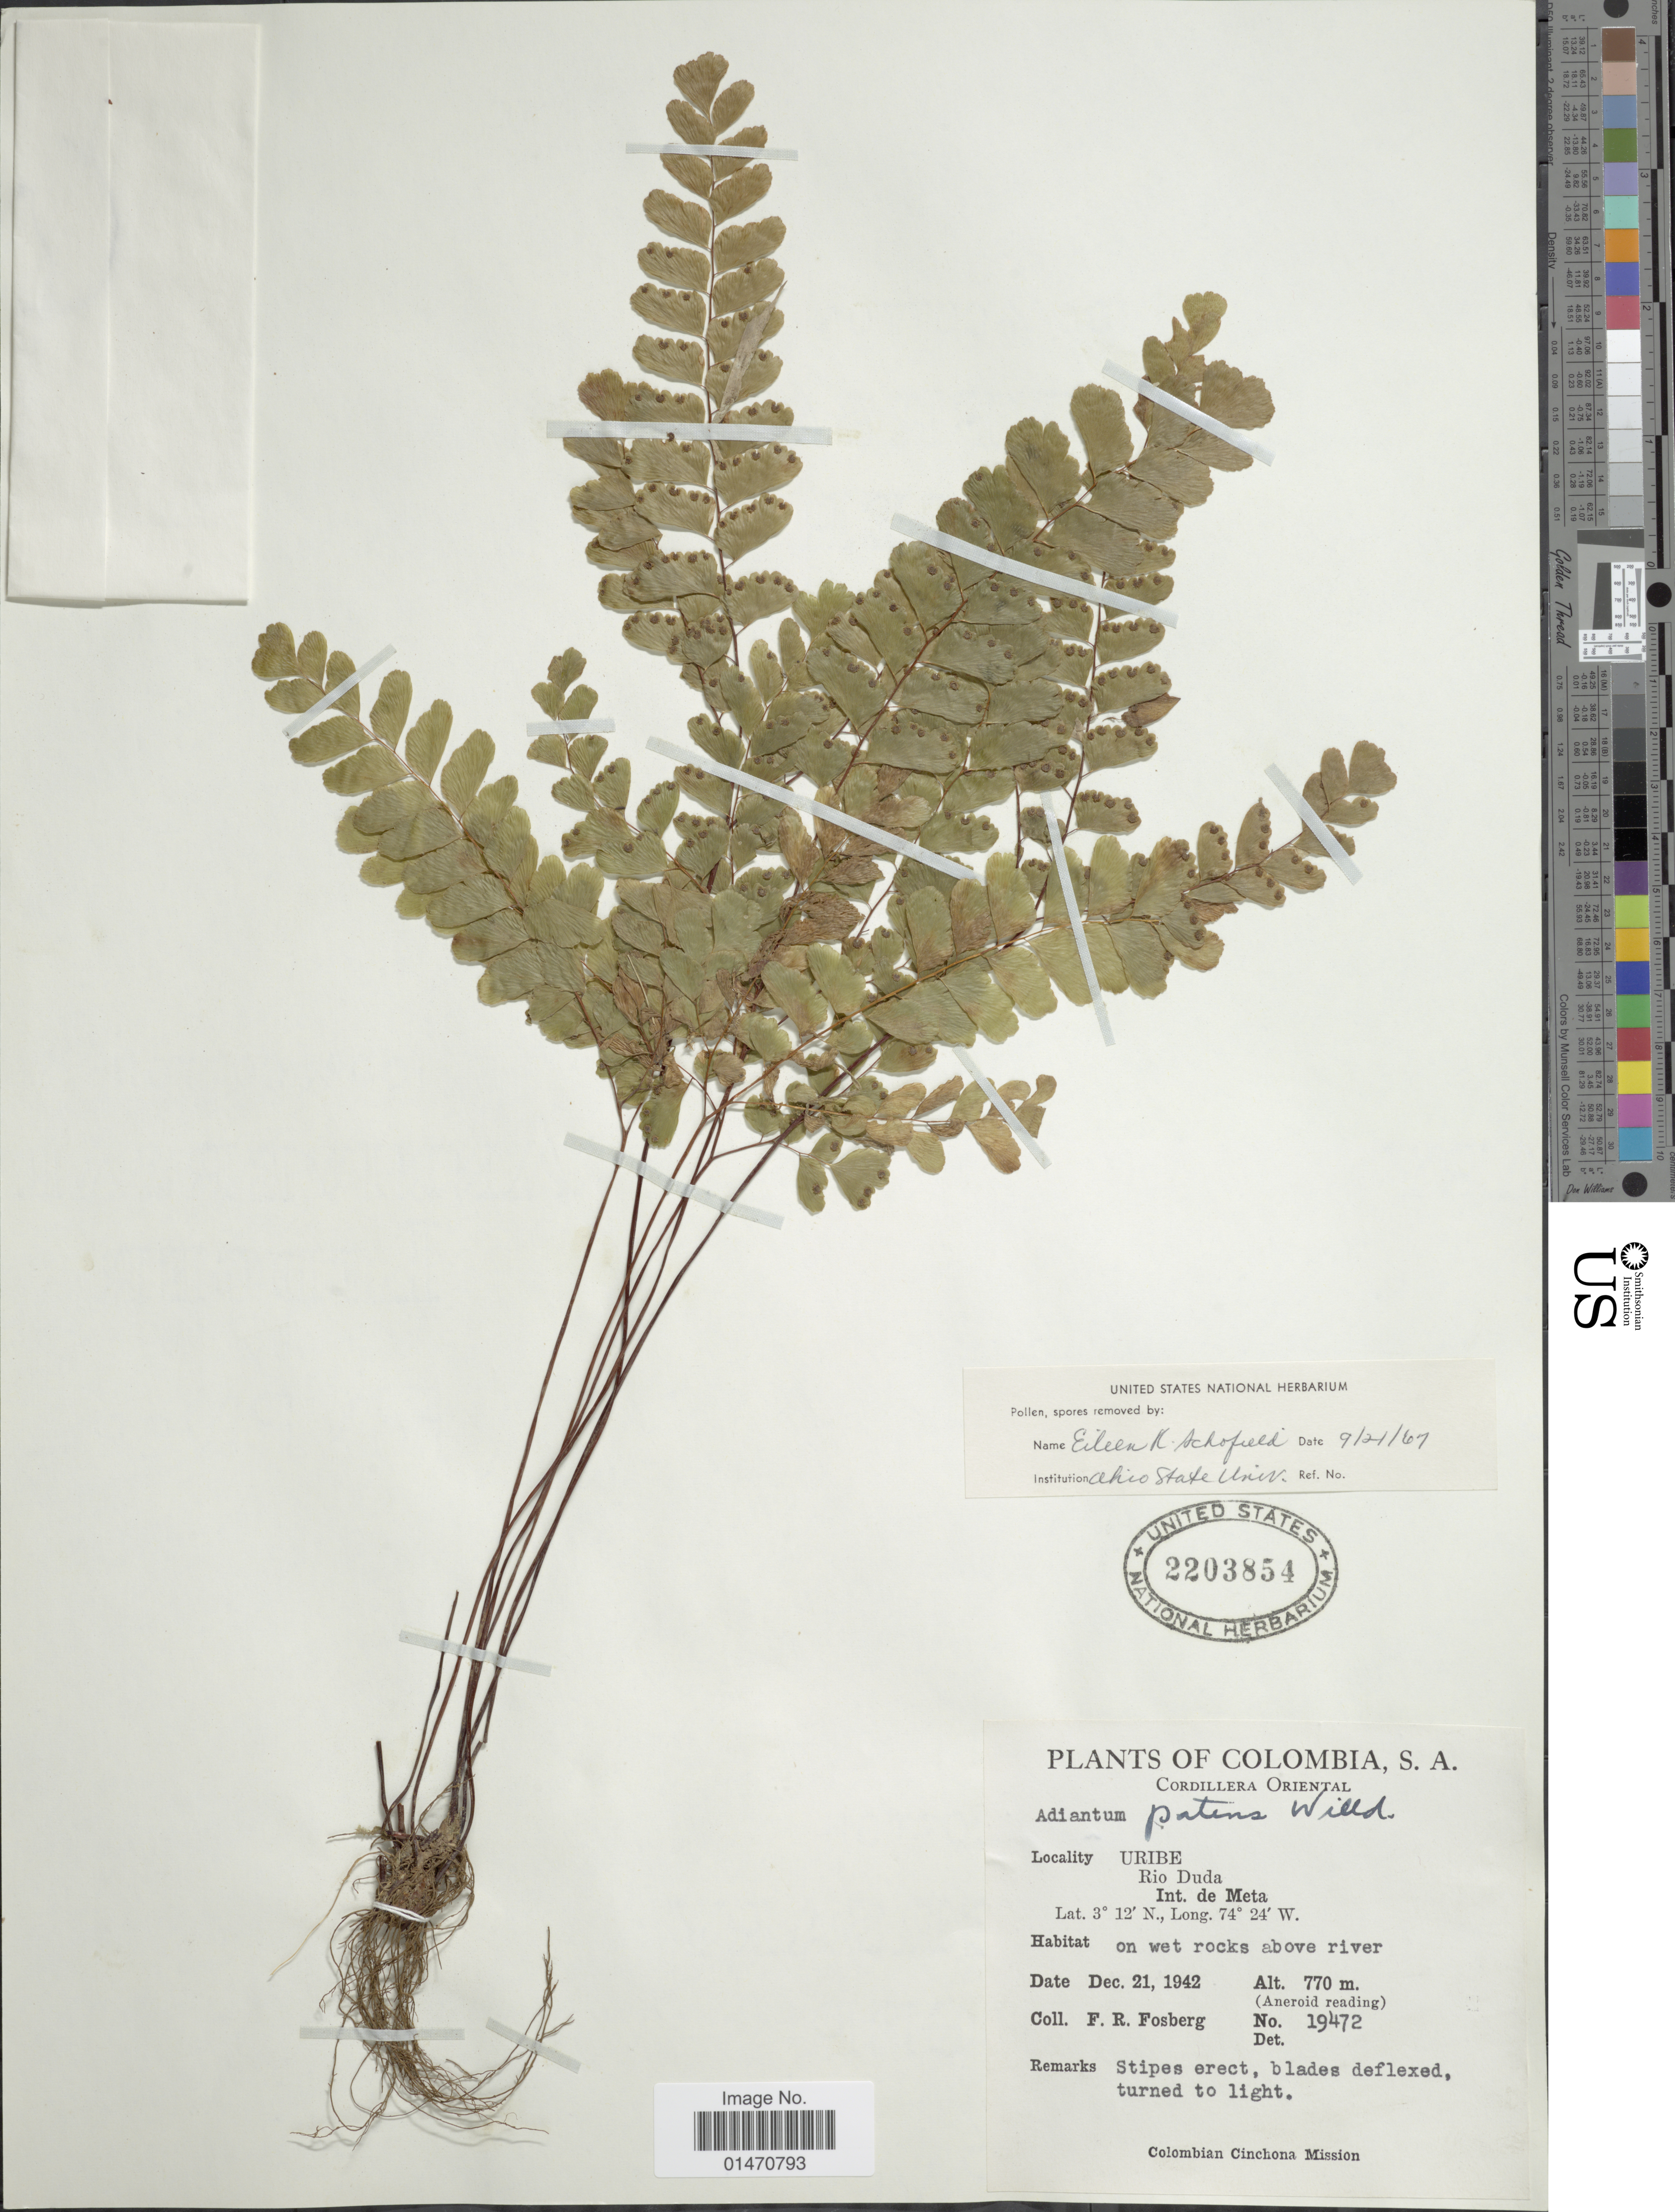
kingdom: Plantae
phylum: Tracheophyta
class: Polypodiopsida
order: Polypodiales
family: Pteridaceae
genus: Adiantum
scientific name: Adiantum patens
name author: Willd.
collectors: F. R. Fosberg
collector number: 19472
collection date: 1942-12-21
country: Colombia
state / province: Meta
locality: Uribe, Rio Duda, Int. de Meta, Cordillera Oriental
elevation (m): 770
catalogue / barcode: US 2203854